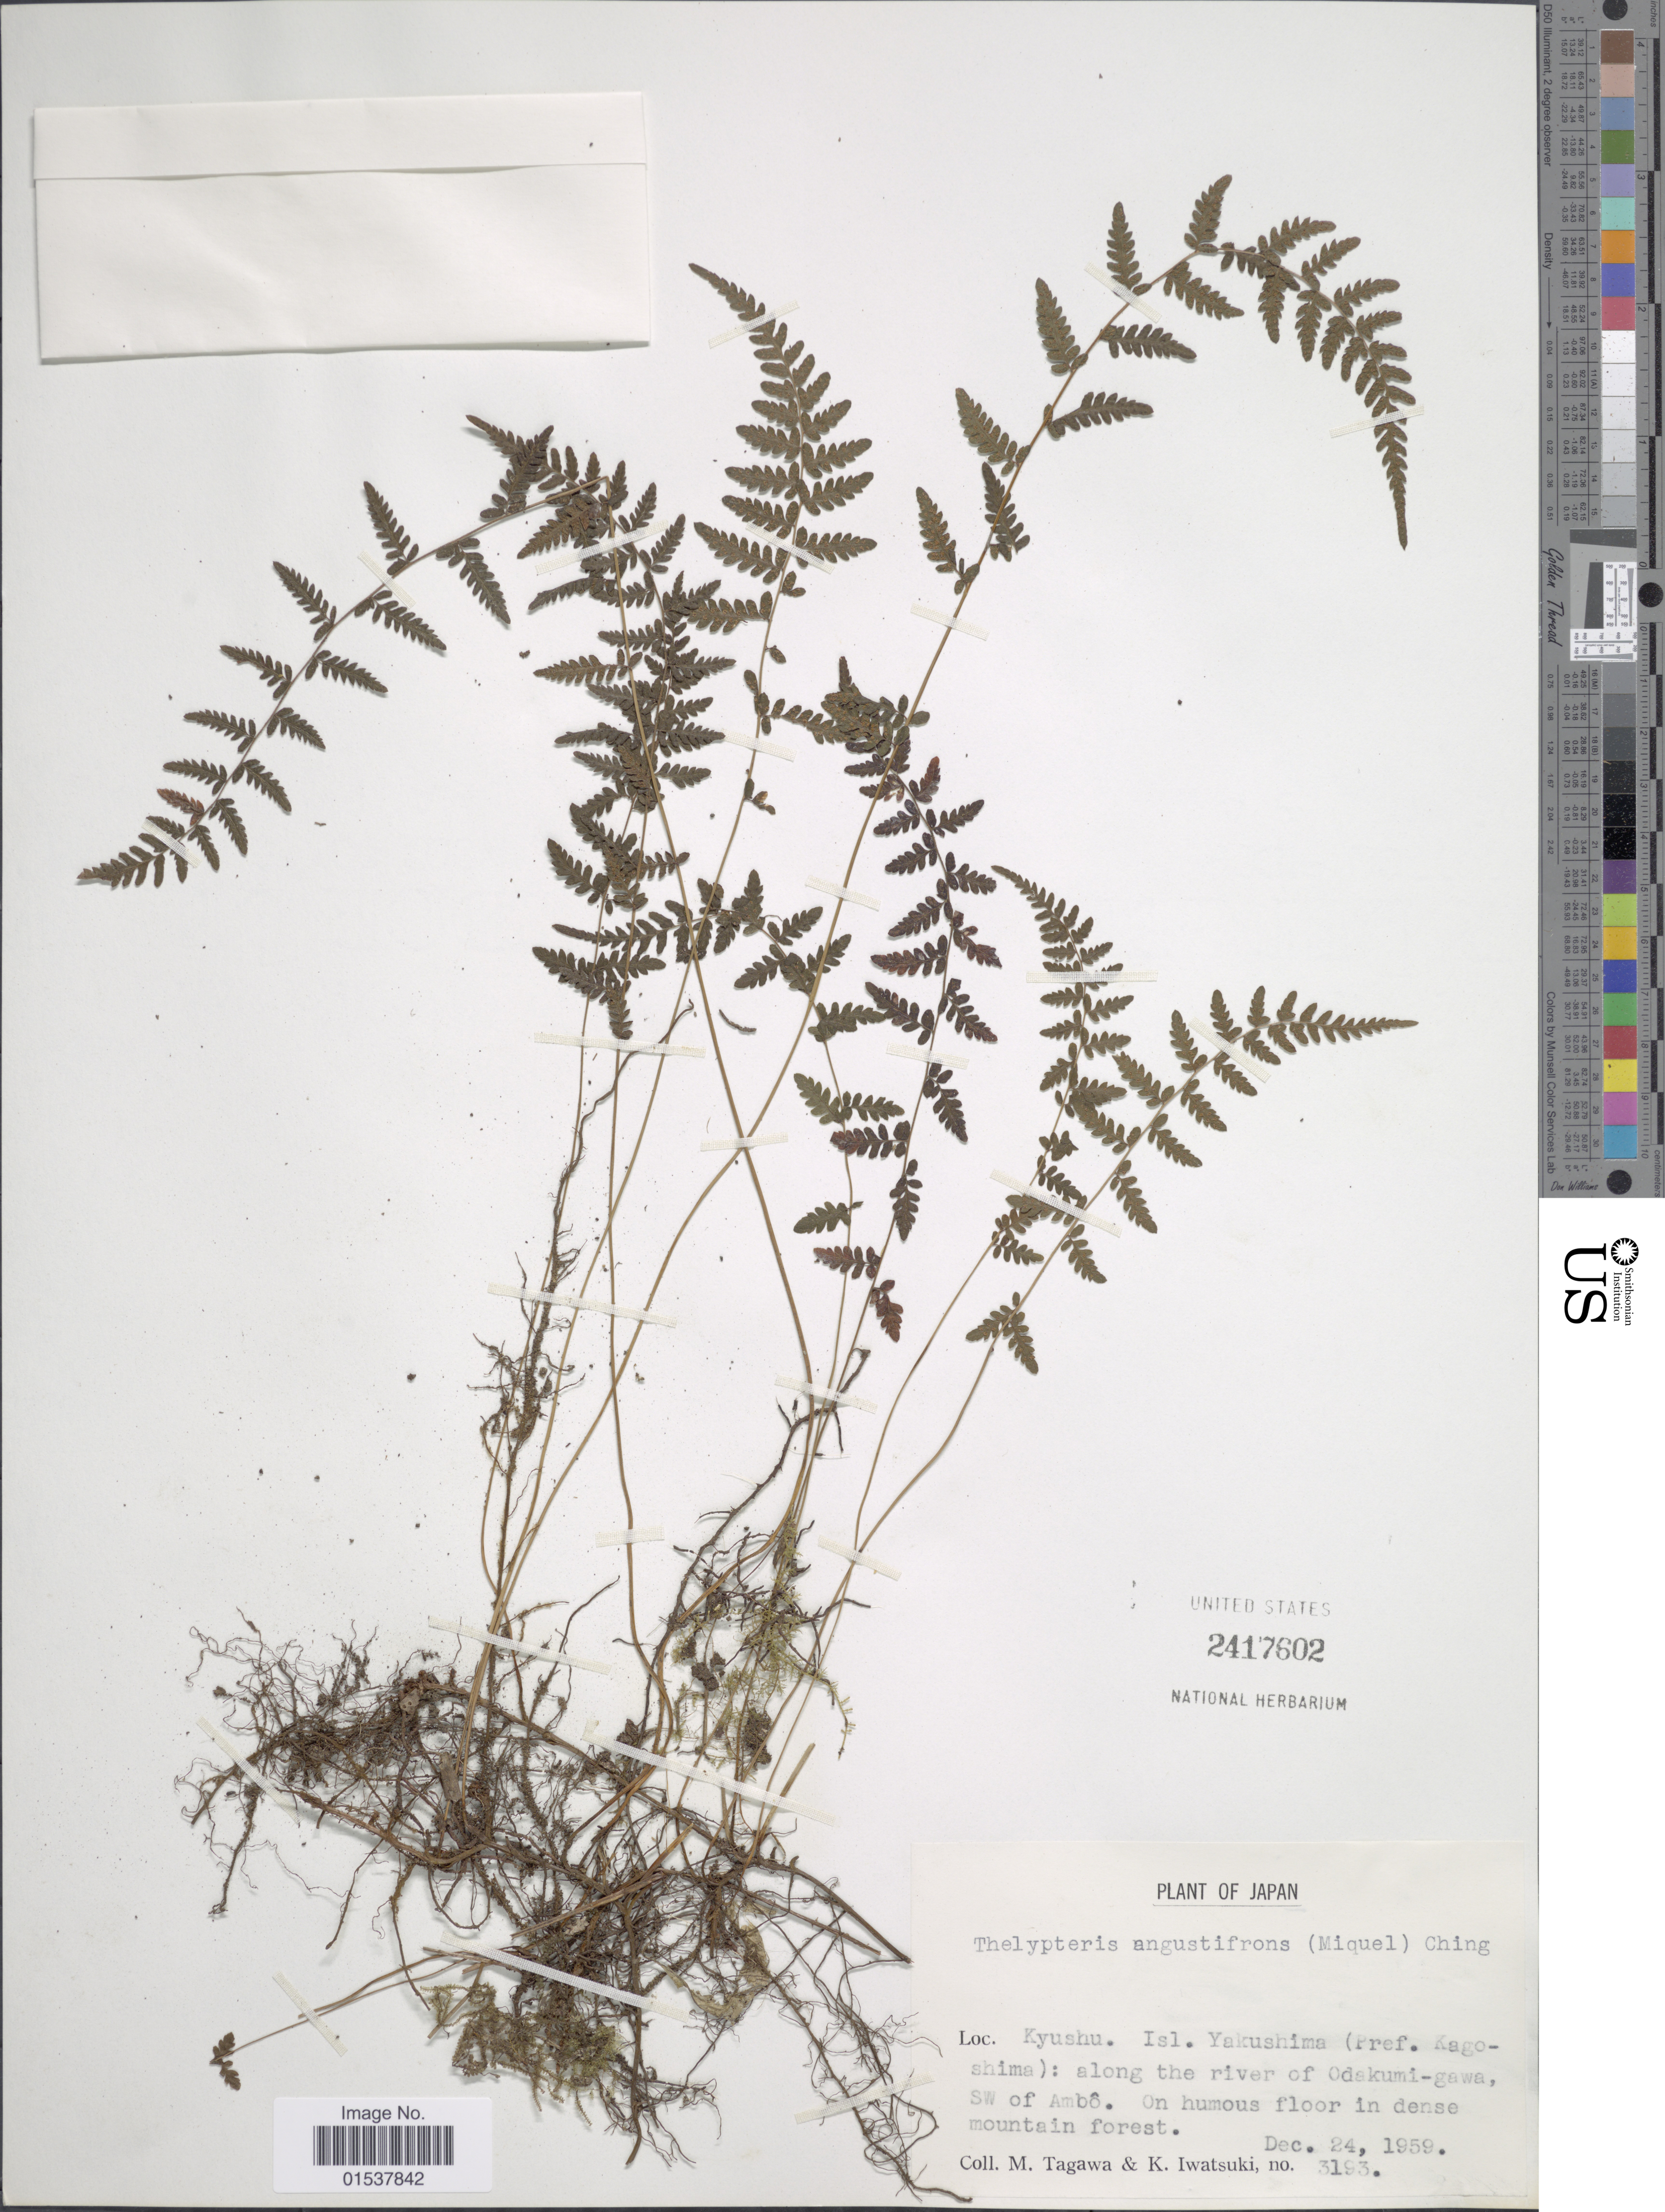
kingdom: Plantae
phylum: Tracheophyta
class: Polypodiopsida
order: Polypodiales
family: Thelypteridaceae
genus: Parathelypteris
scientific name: Parathelypteris angustifrons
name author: (Miq.) Ching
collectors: M. Tagawa & K. Iwatsuki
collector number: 3193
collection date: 1959-12-24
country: Japan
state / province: Kagosima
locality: Kyushu. Isl. Yakushima (Pref. Kagoshima): along the river of Odakumi-gawa, SW of Ambo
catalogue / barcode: US 2417602